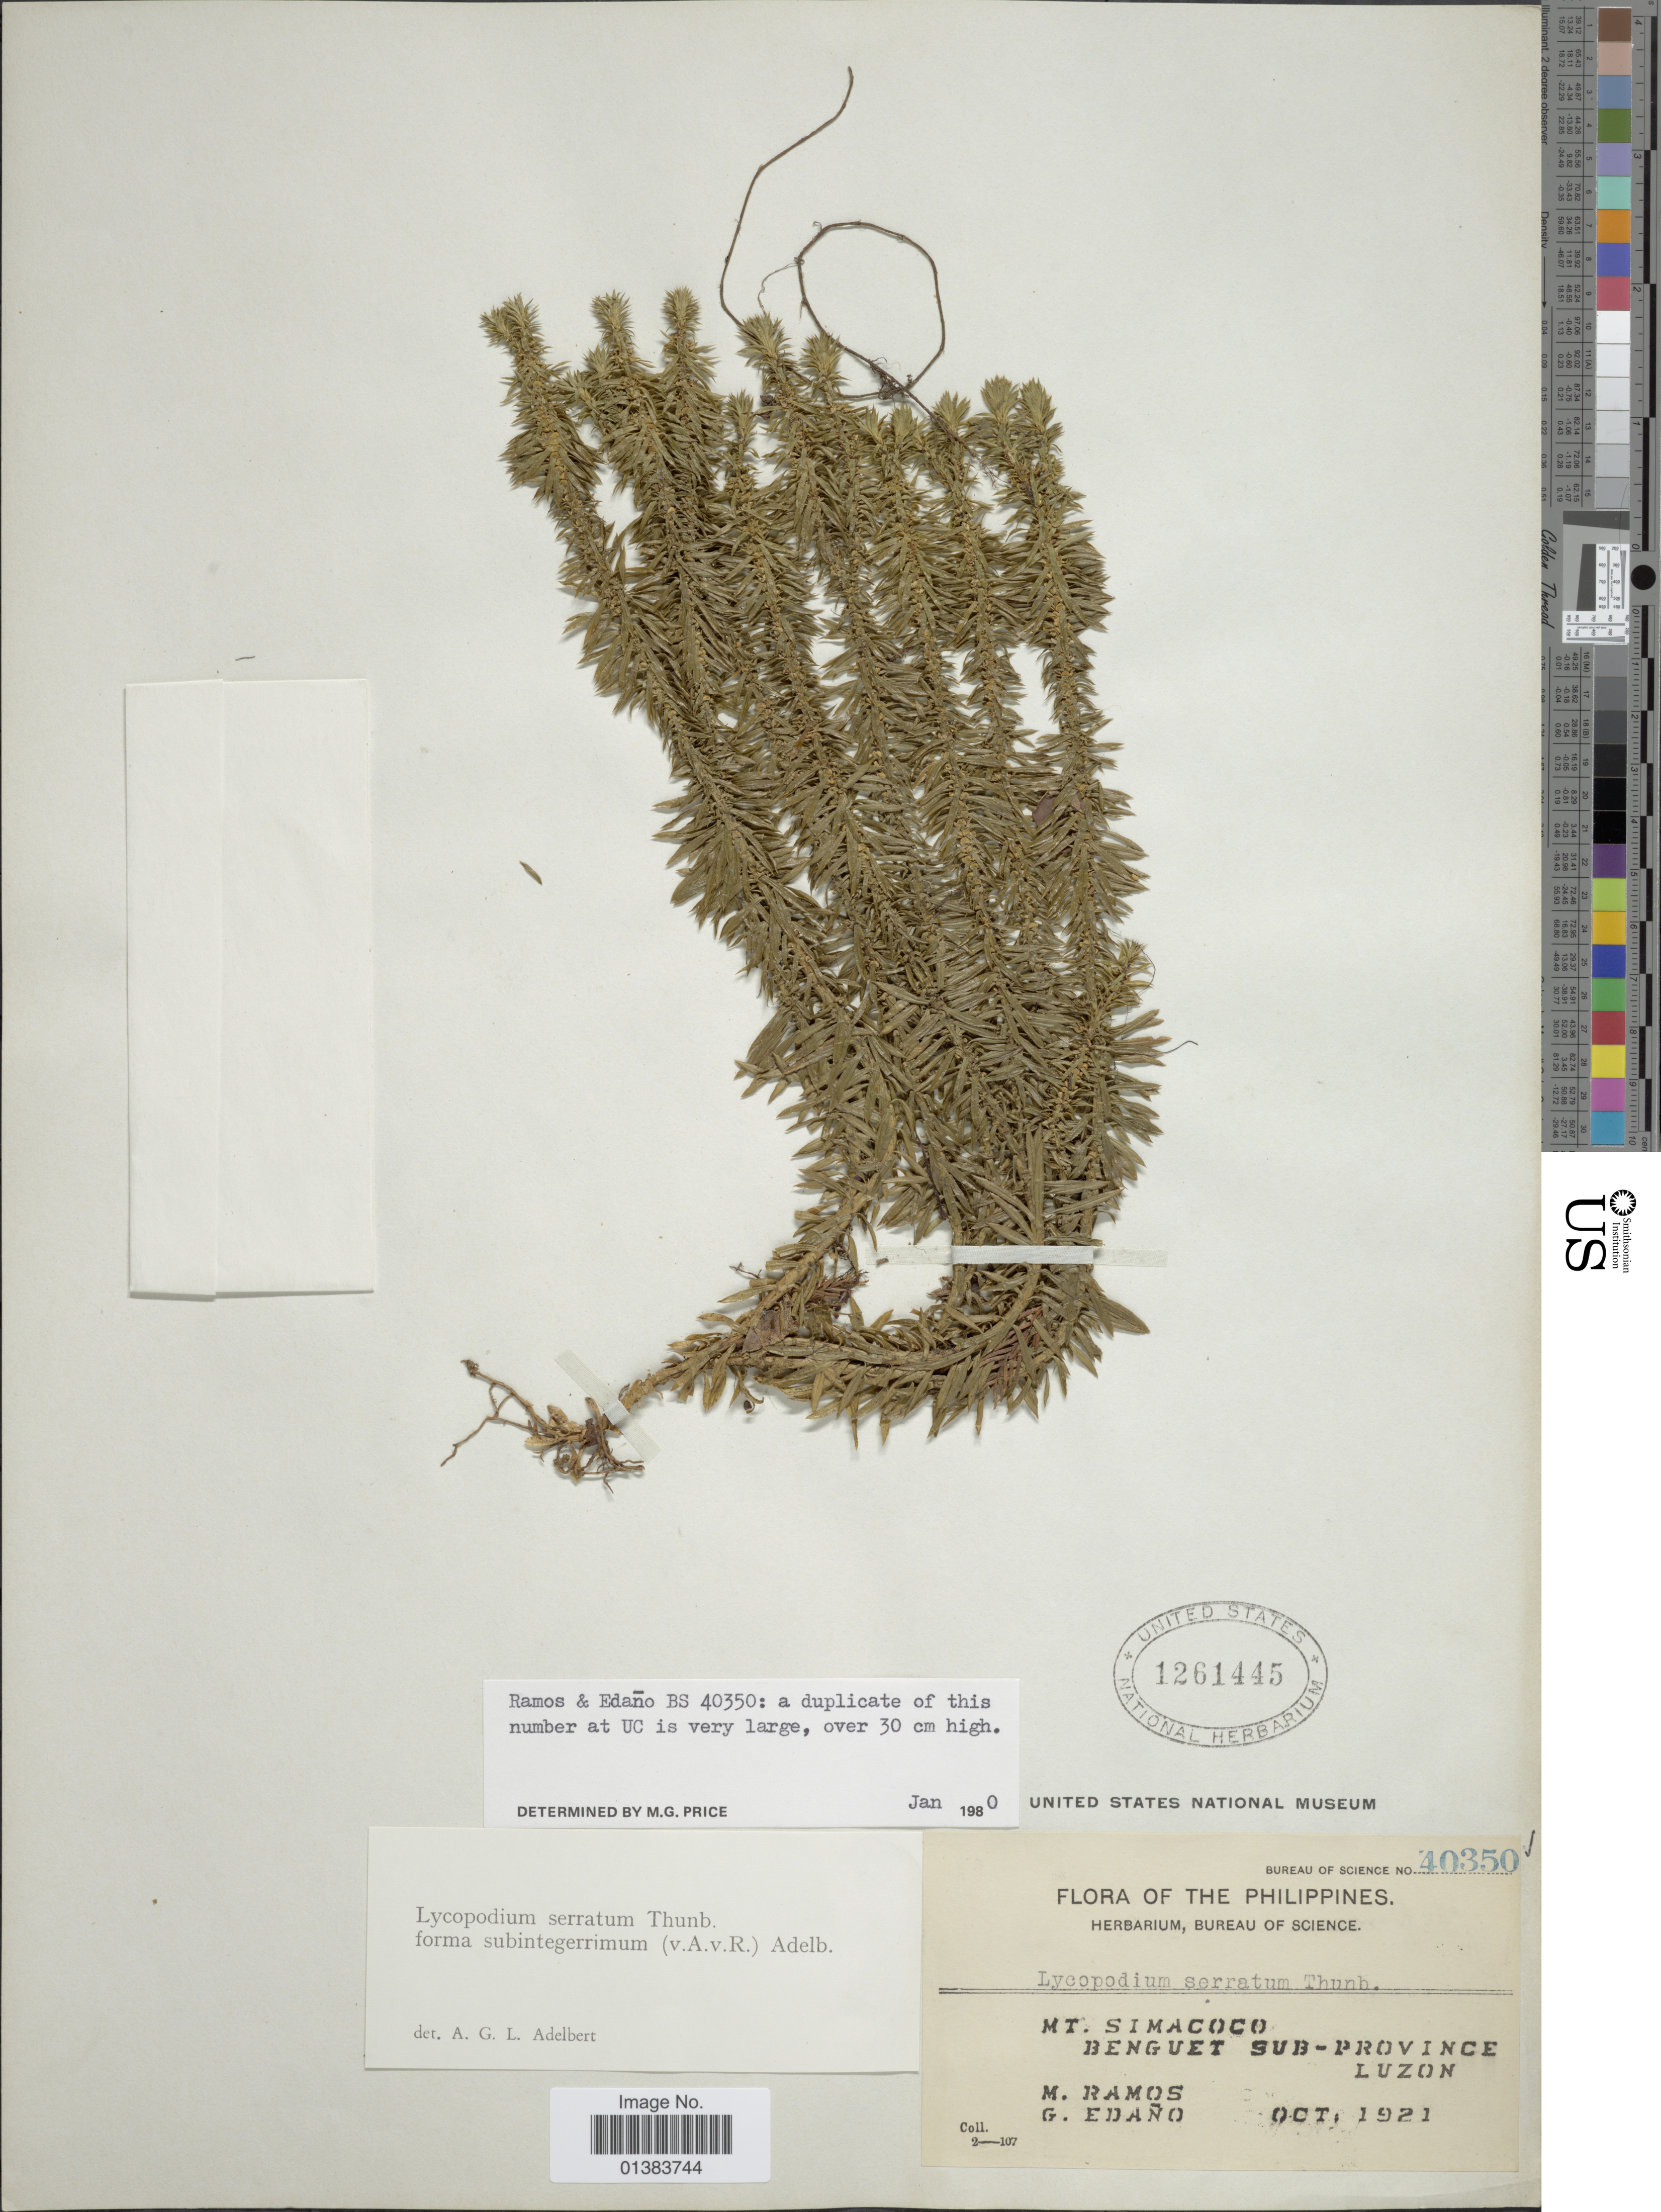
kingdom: Plantae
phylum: Tracheophyta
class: Lycopodiopsida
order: Lycopodiales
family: Lycopodiaceae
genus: Huperzia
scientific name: Huperzia serrata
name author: (Thunb.) Trevis.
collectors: M. Ramos & G. Edaño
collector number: Bureau of Science 40350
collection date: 1921-10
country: Philippines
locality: Mt. Simacoco, Benguet Sub-Province, Luzon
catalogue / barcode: US 1261445